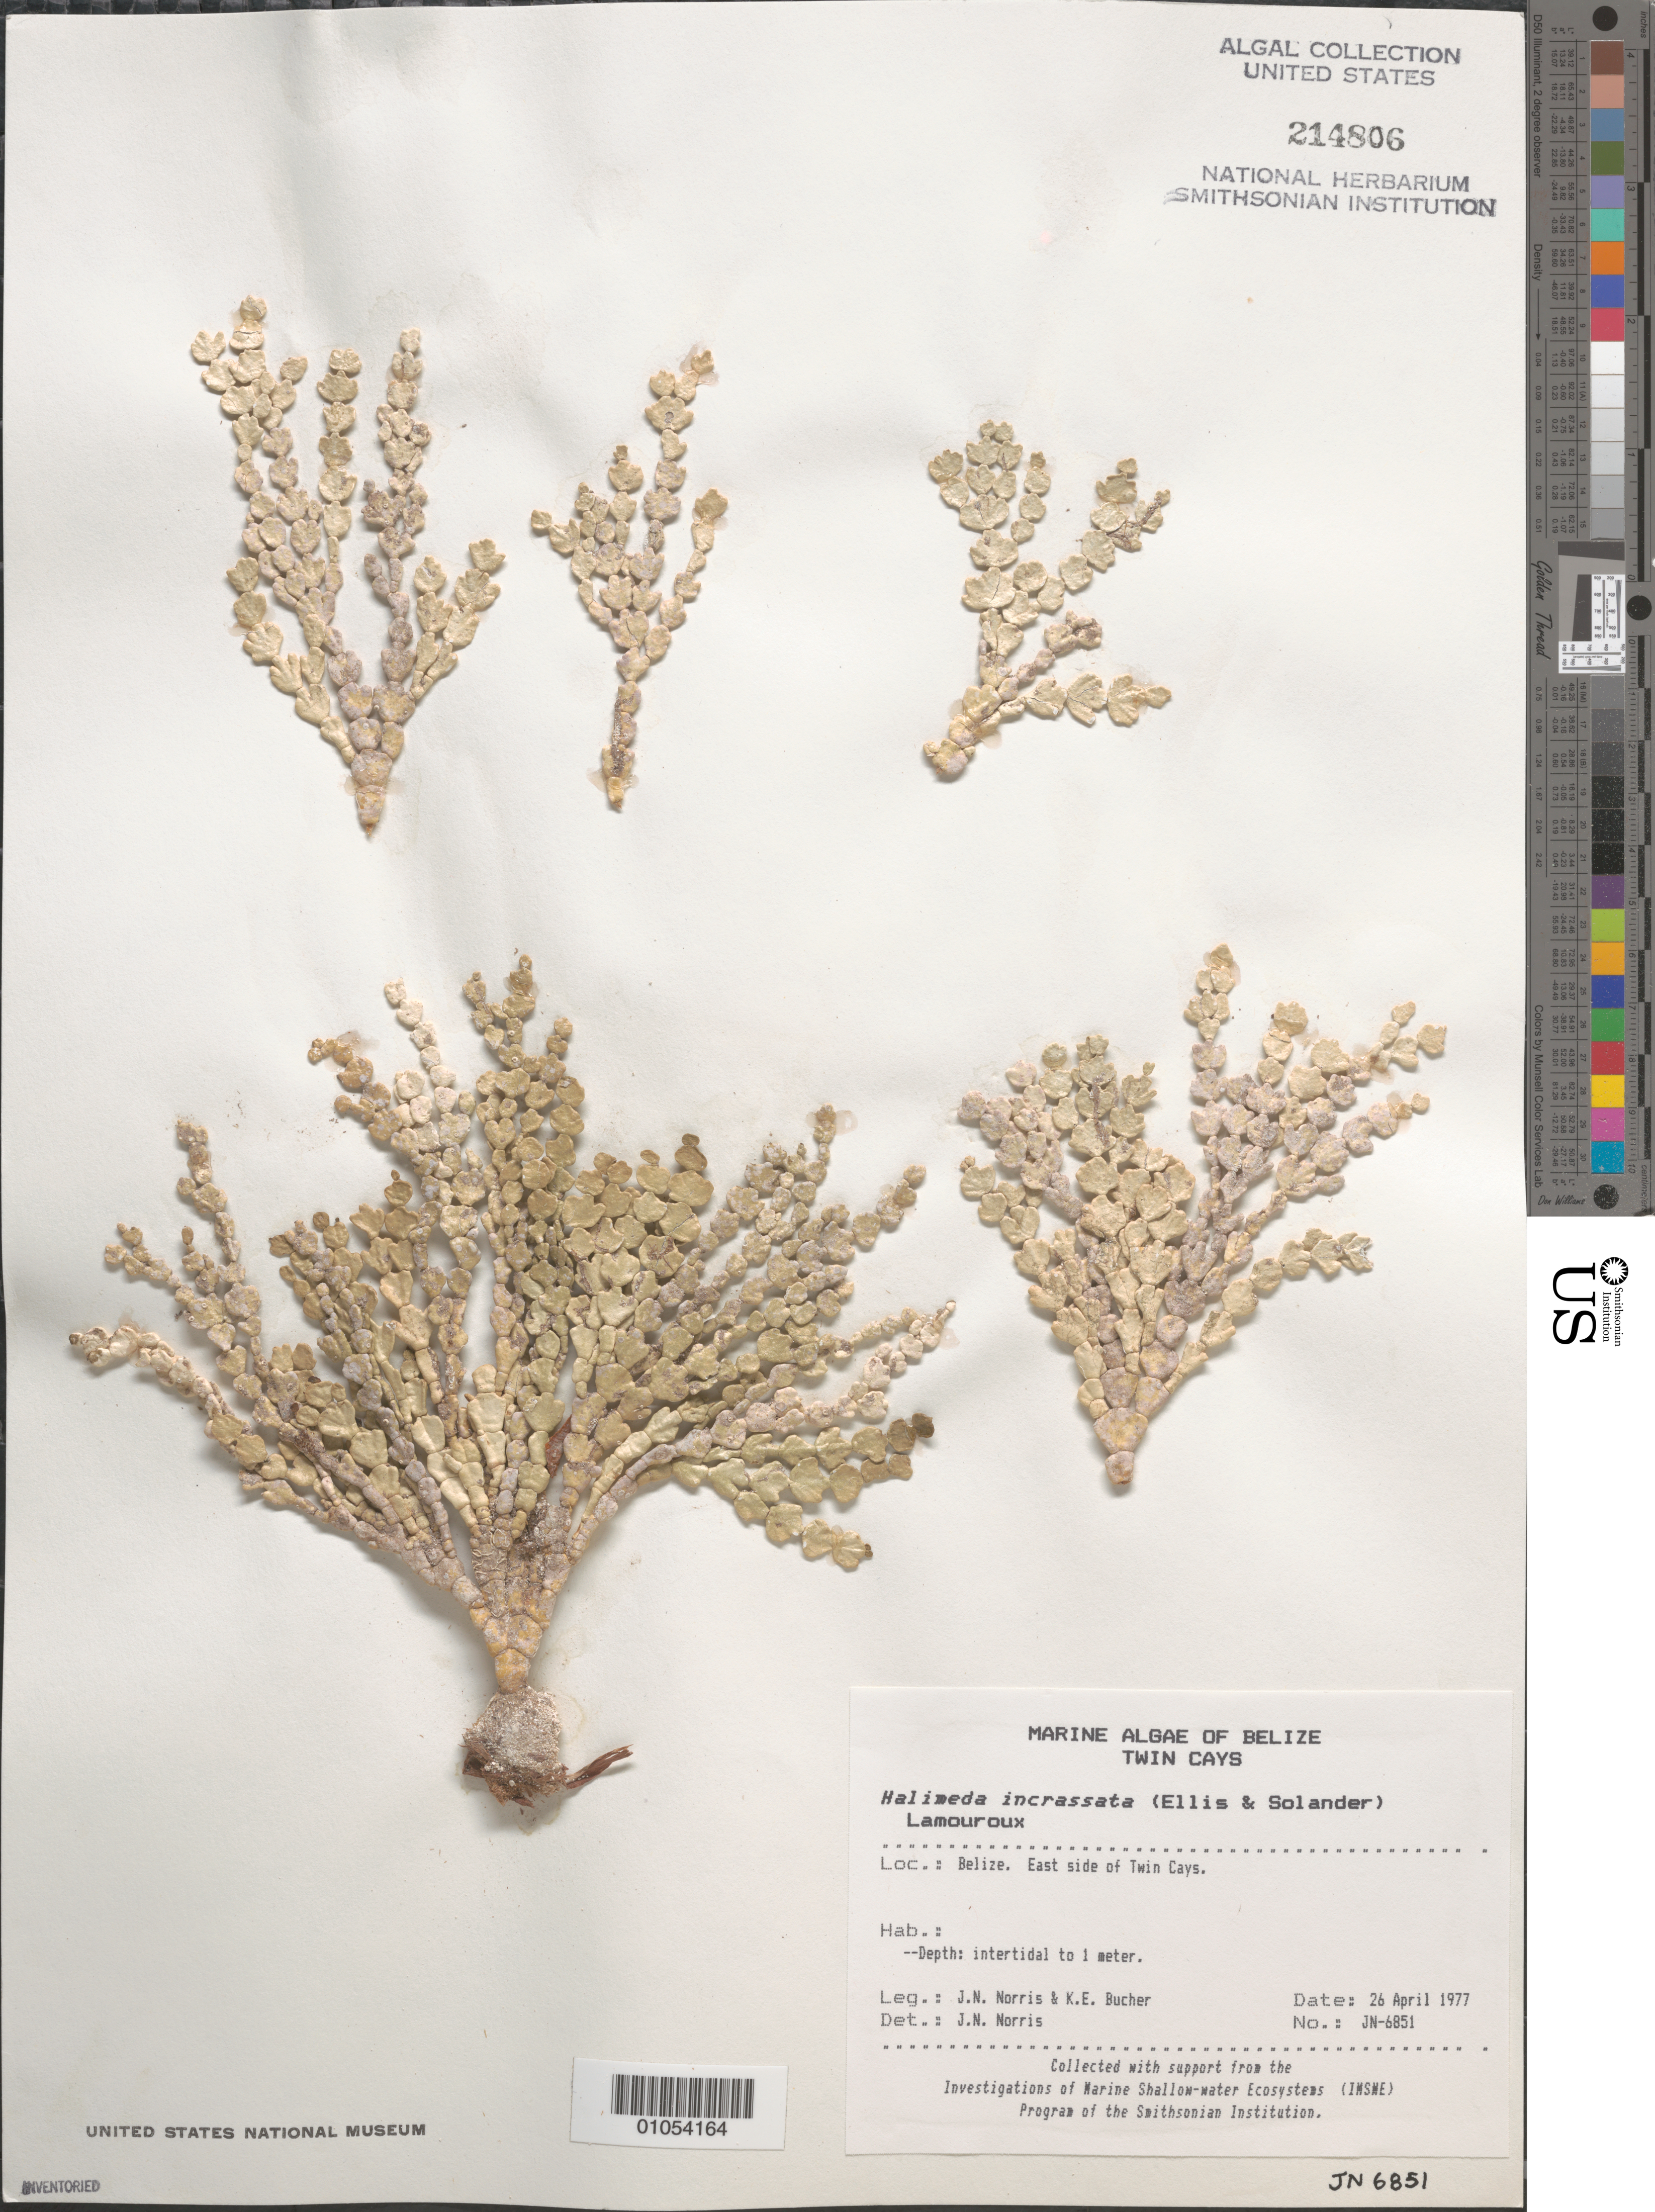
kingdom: Plantae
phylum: Chlorophyta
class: Ulvophyceae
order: Bryopsidales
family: Halimedaceae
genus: Halimeda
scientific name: Halimeda incrassata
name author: (J. Ellis) J.V.Lamouroux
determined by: Norris, James N.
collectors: J. N. Norris & K. E. Bucher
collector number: JN-6851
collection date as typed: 26 Apr 1977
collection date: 1977-04-26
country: Belize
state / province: Stann Creek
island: Twin Cays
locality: East side of Twin Cays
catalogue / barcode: US 214806